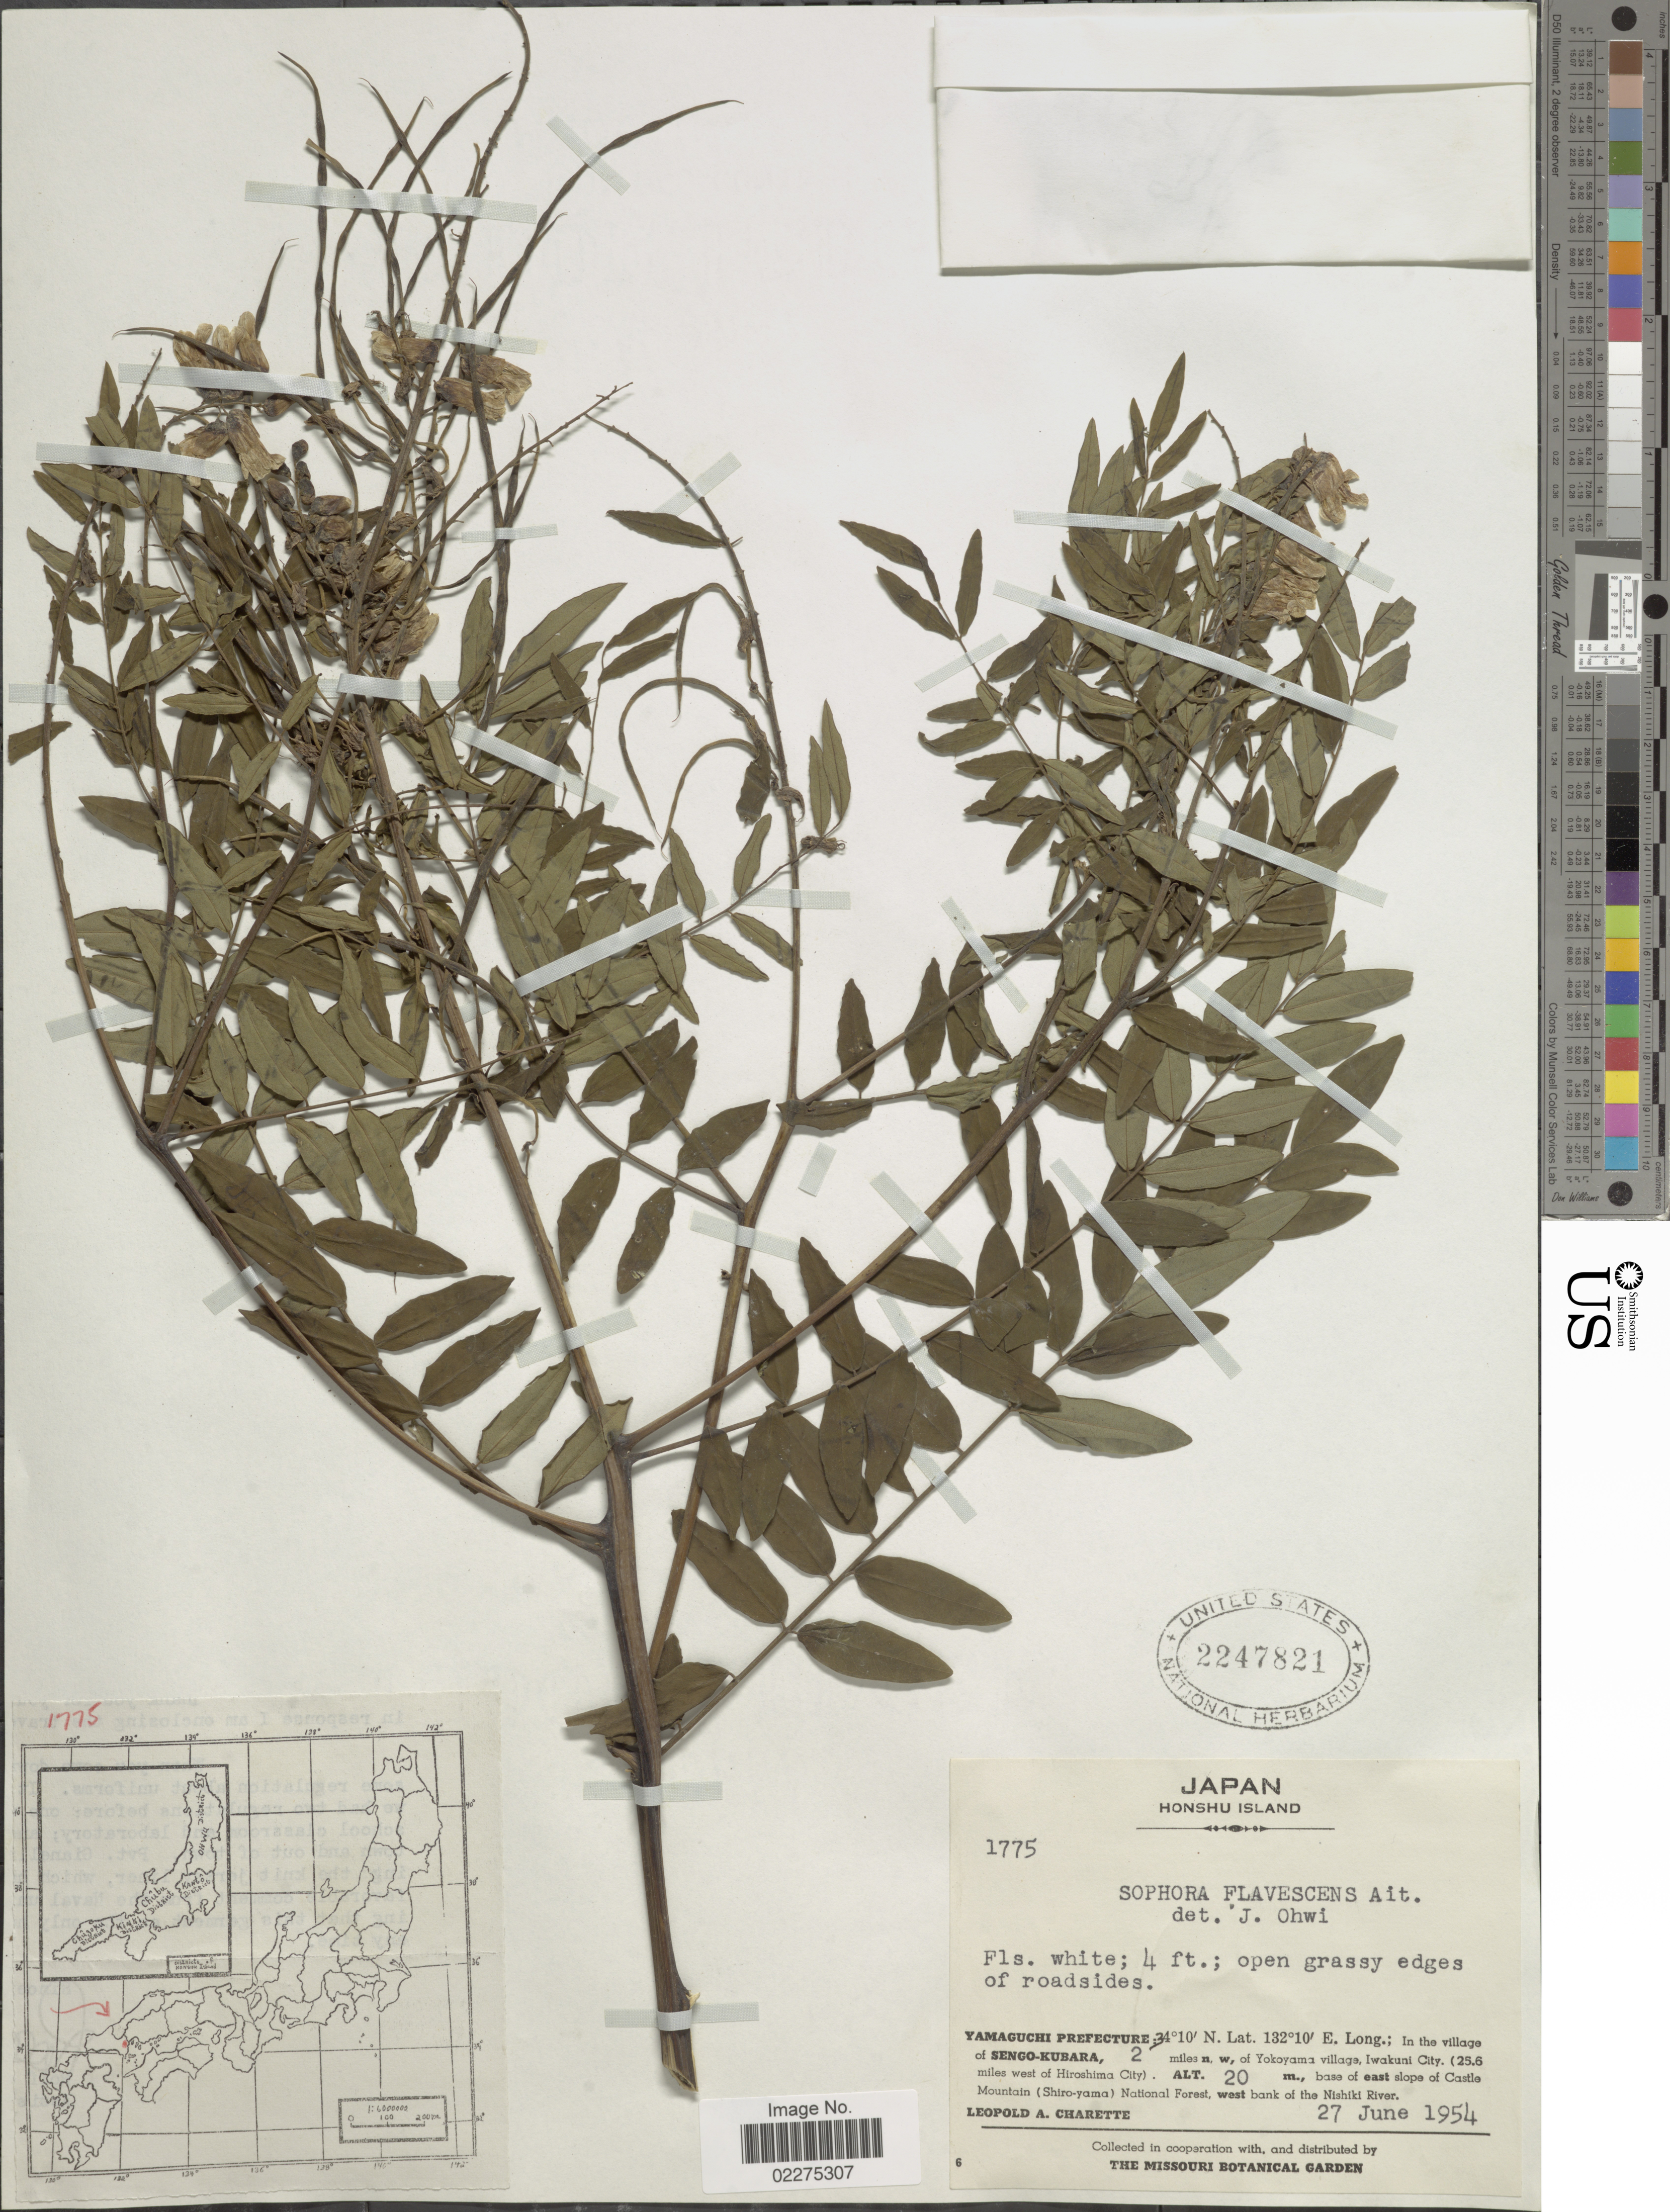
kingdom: Plantae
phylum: Tracheophyta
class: Magnoliopsida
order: Fabales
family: Fabaceae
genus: Sophora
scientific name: Sophora flavescens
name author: Aiton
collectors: L. A. Charette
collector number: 1775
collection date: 1954-06-27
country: Japan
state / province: Yamaguti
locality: Honshu Island. Yamaguchi Prefecture: In the village of Sengo-Kubara, 2 miles n. w. of Yokoyama village, Iwakuni City. (25.6 miles west of Hiroshima City), base of east slope of Castle Mountain (Shiro-yama) National Park, west bank of the Nishiki River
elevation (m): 20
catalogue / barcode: US 2247821